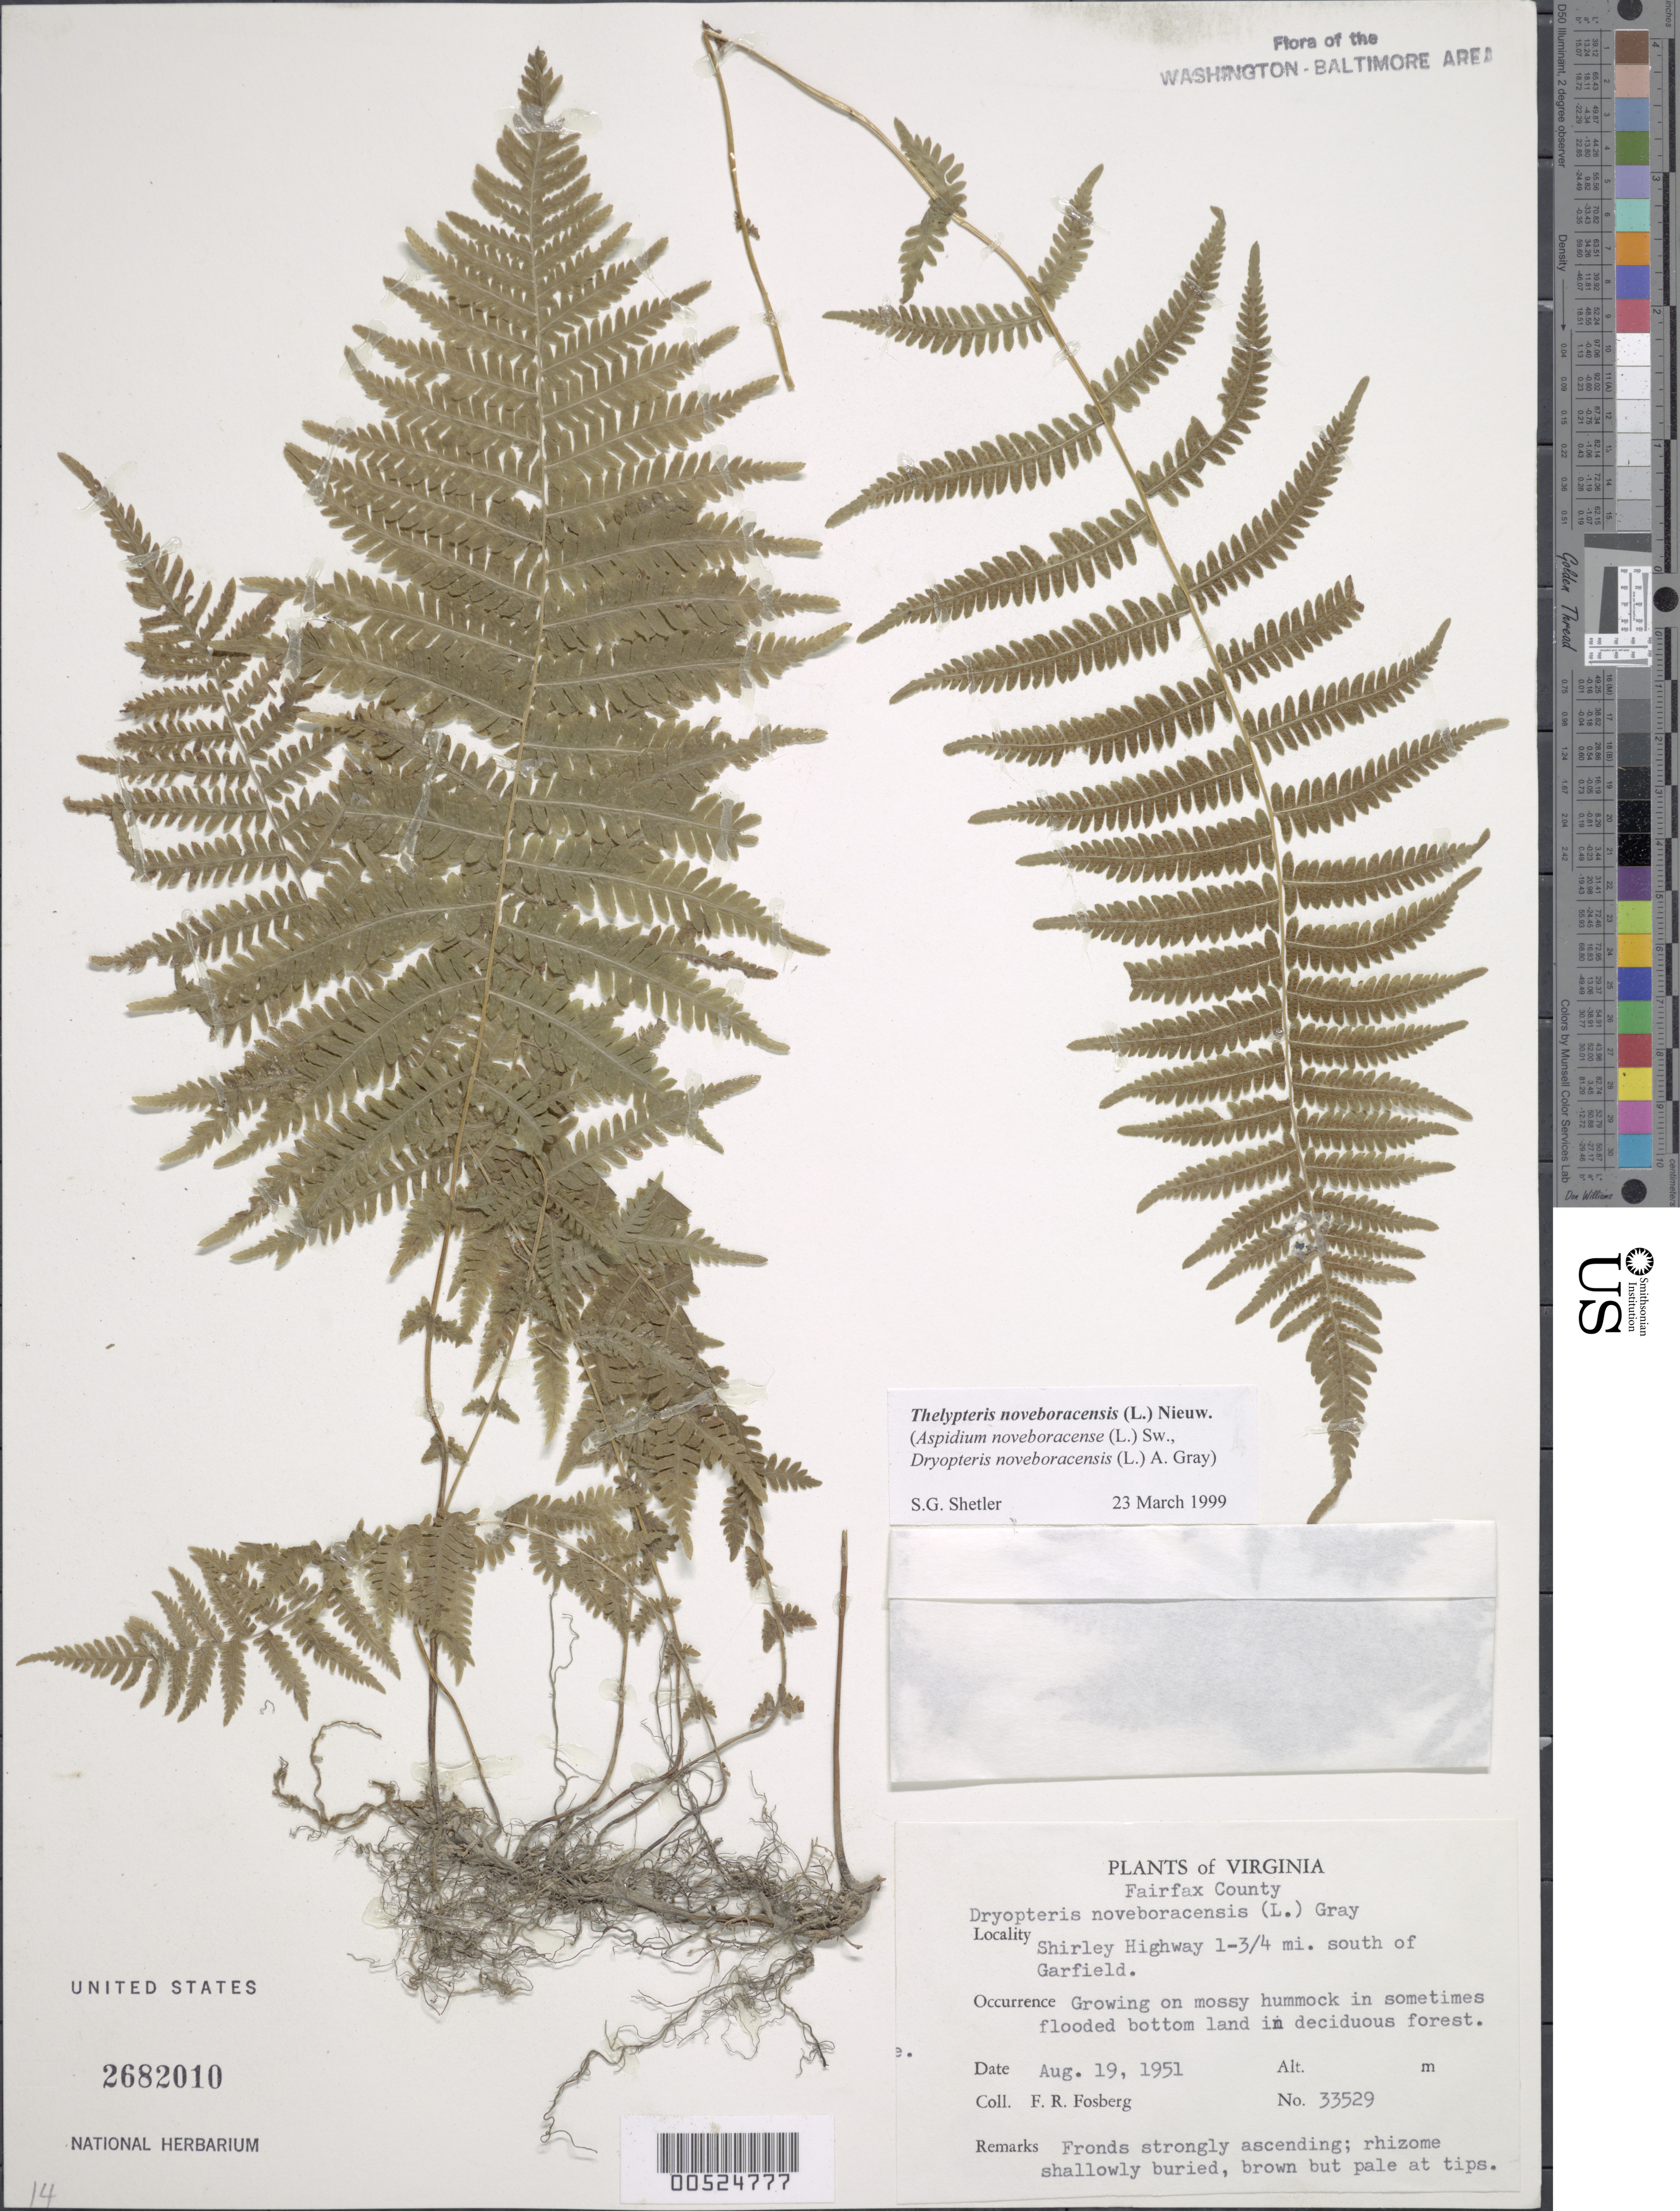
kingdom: Plantae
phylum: Tracheophyta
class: Polypodiopsida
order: Polypodiales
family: Thelypteridaceae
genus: Parathelypteris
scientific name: Parathelypteris noveboracensis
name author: (L.) Ching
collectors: F. R. Fosberg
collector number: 33529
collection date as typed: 19 Aug 1951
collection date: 1951-08-19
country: United States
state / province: Virginia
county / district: Fairfax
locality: Shirley Highway, 1.75 mi. S of Garfield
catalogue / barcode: US 2682010